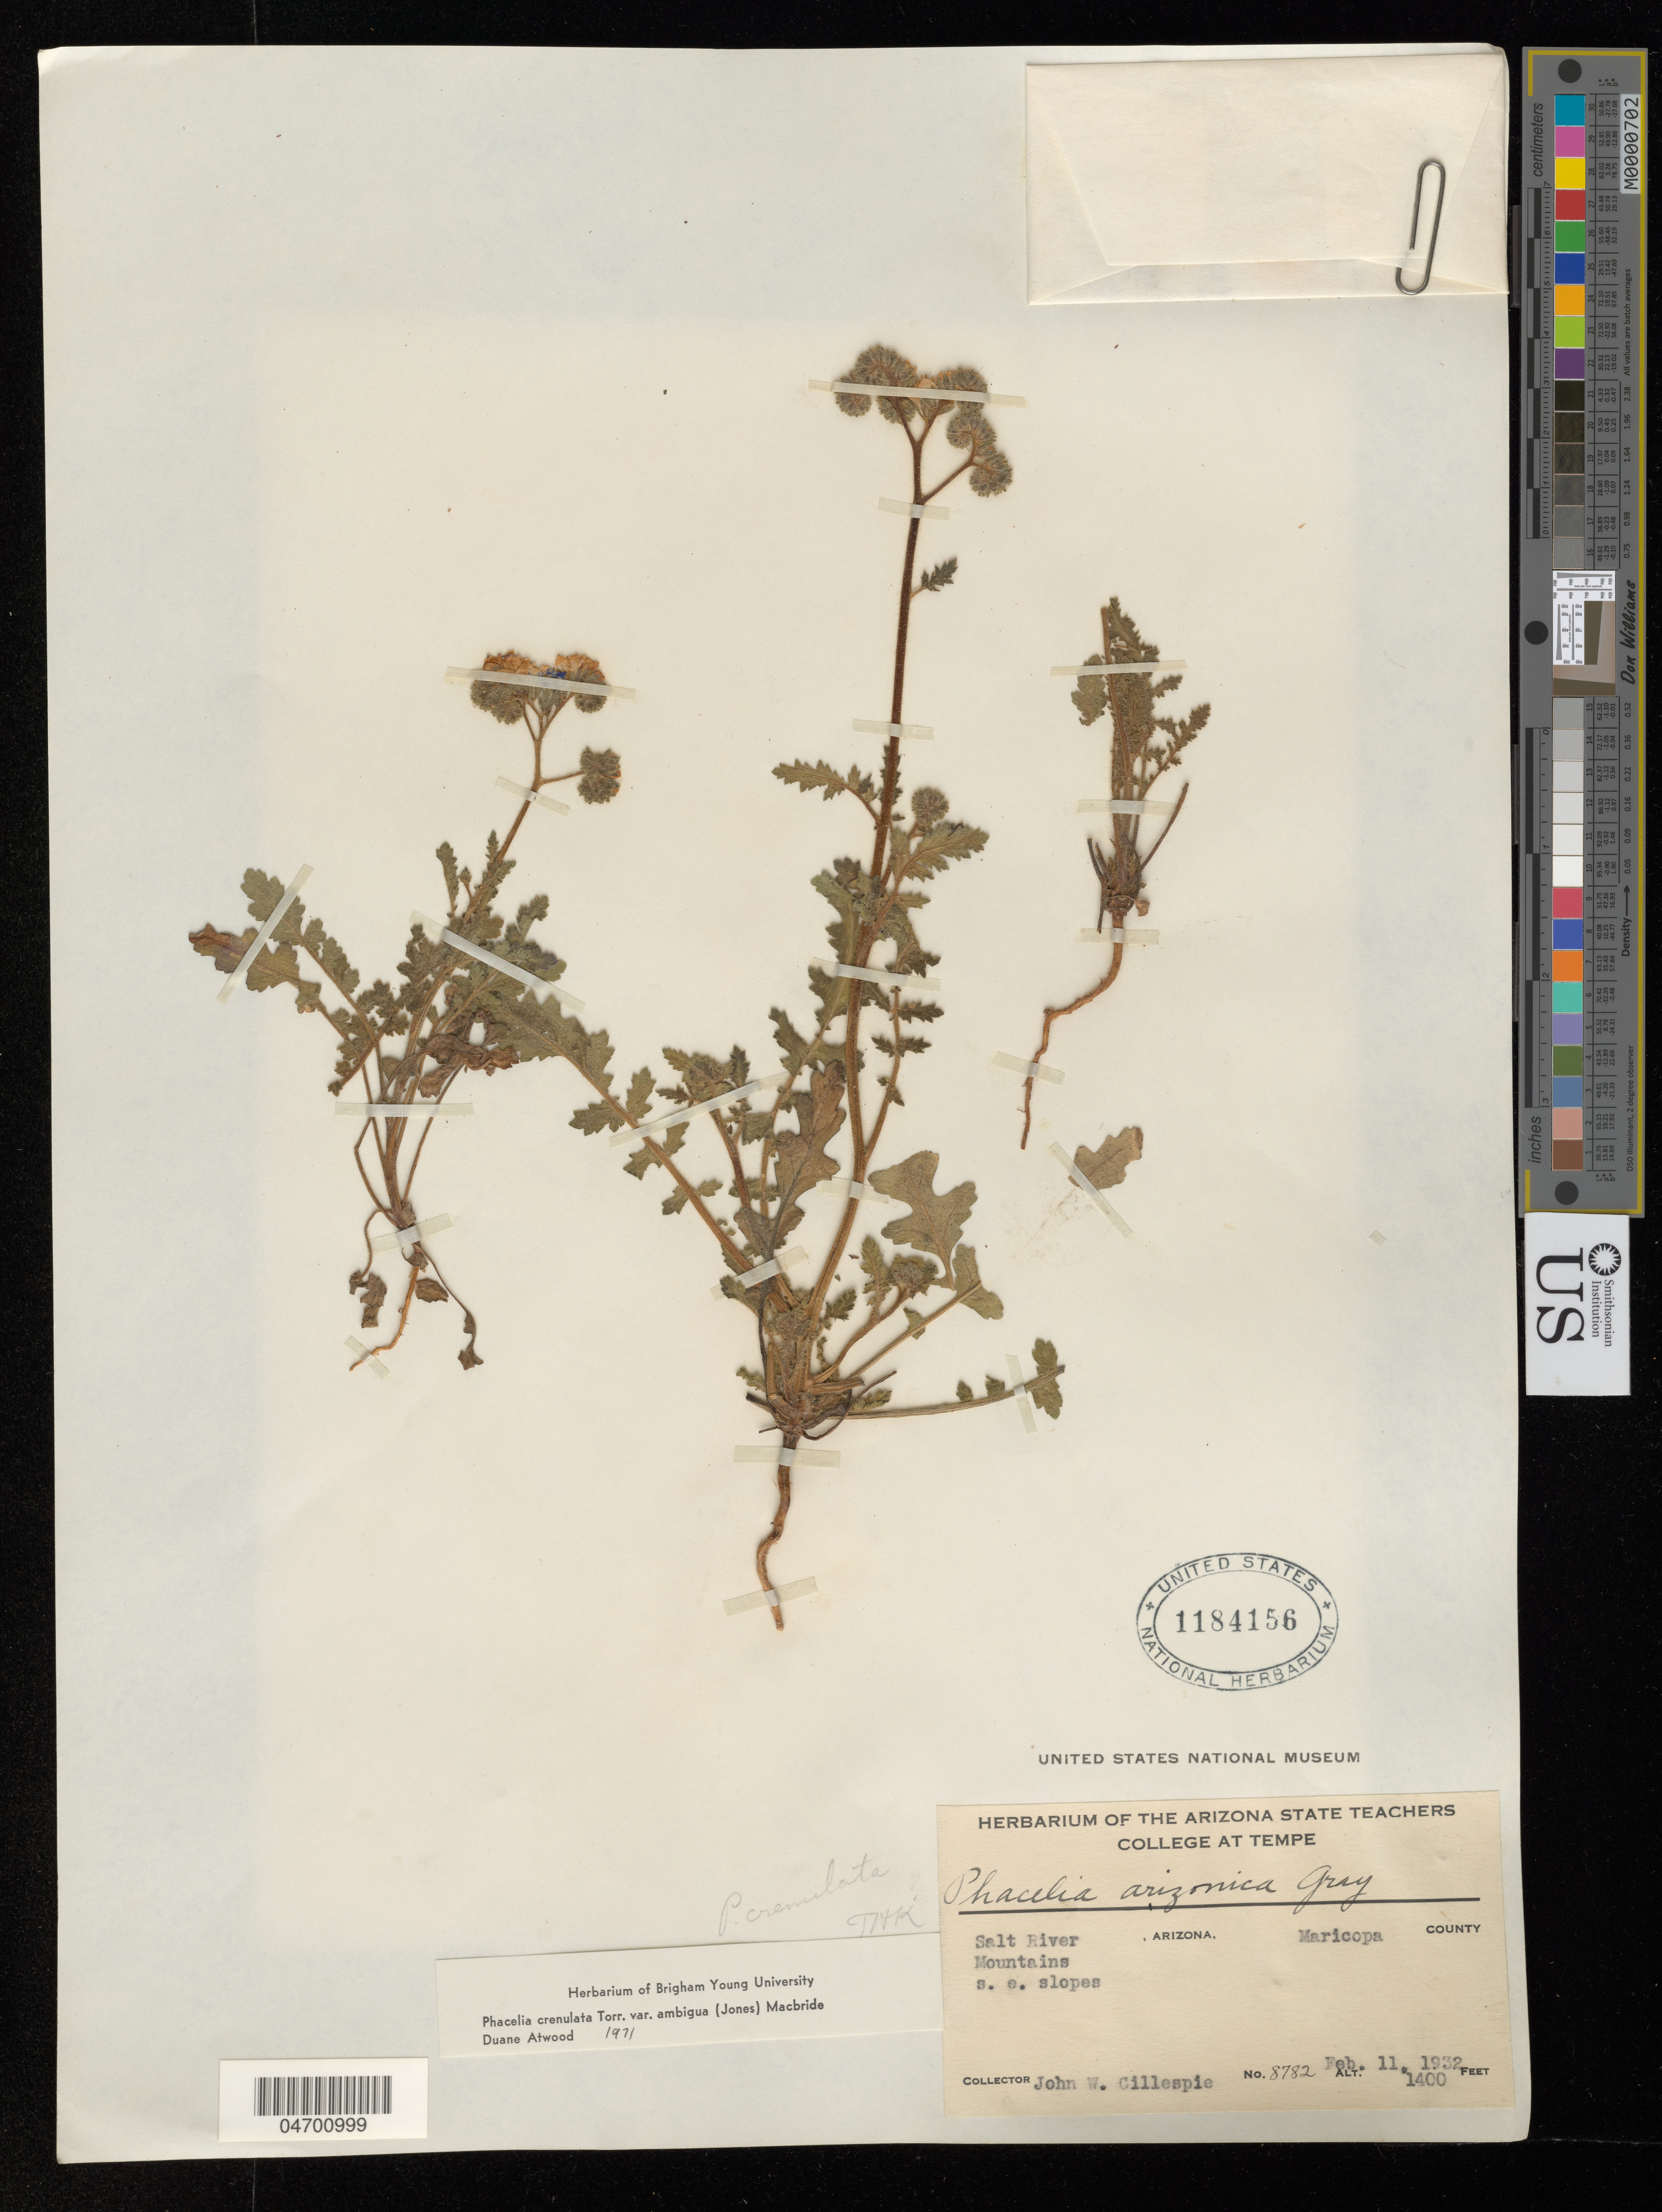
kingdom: Plantae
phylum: Tracheophyta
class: Magnoliopsida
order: Boraginales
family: Hydrophyllaceae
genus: Phacelia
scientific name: Phacelia crenulata var. ambigua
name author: (M.E. Jones) J.F. Macbr.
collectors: J. W. Gillespie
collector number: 8782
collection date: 1932-02-11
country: United States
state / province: Arizona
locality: Salt River Mountains s. e. slopes. Maricopa county.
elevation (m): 427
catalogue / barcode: US 1184156